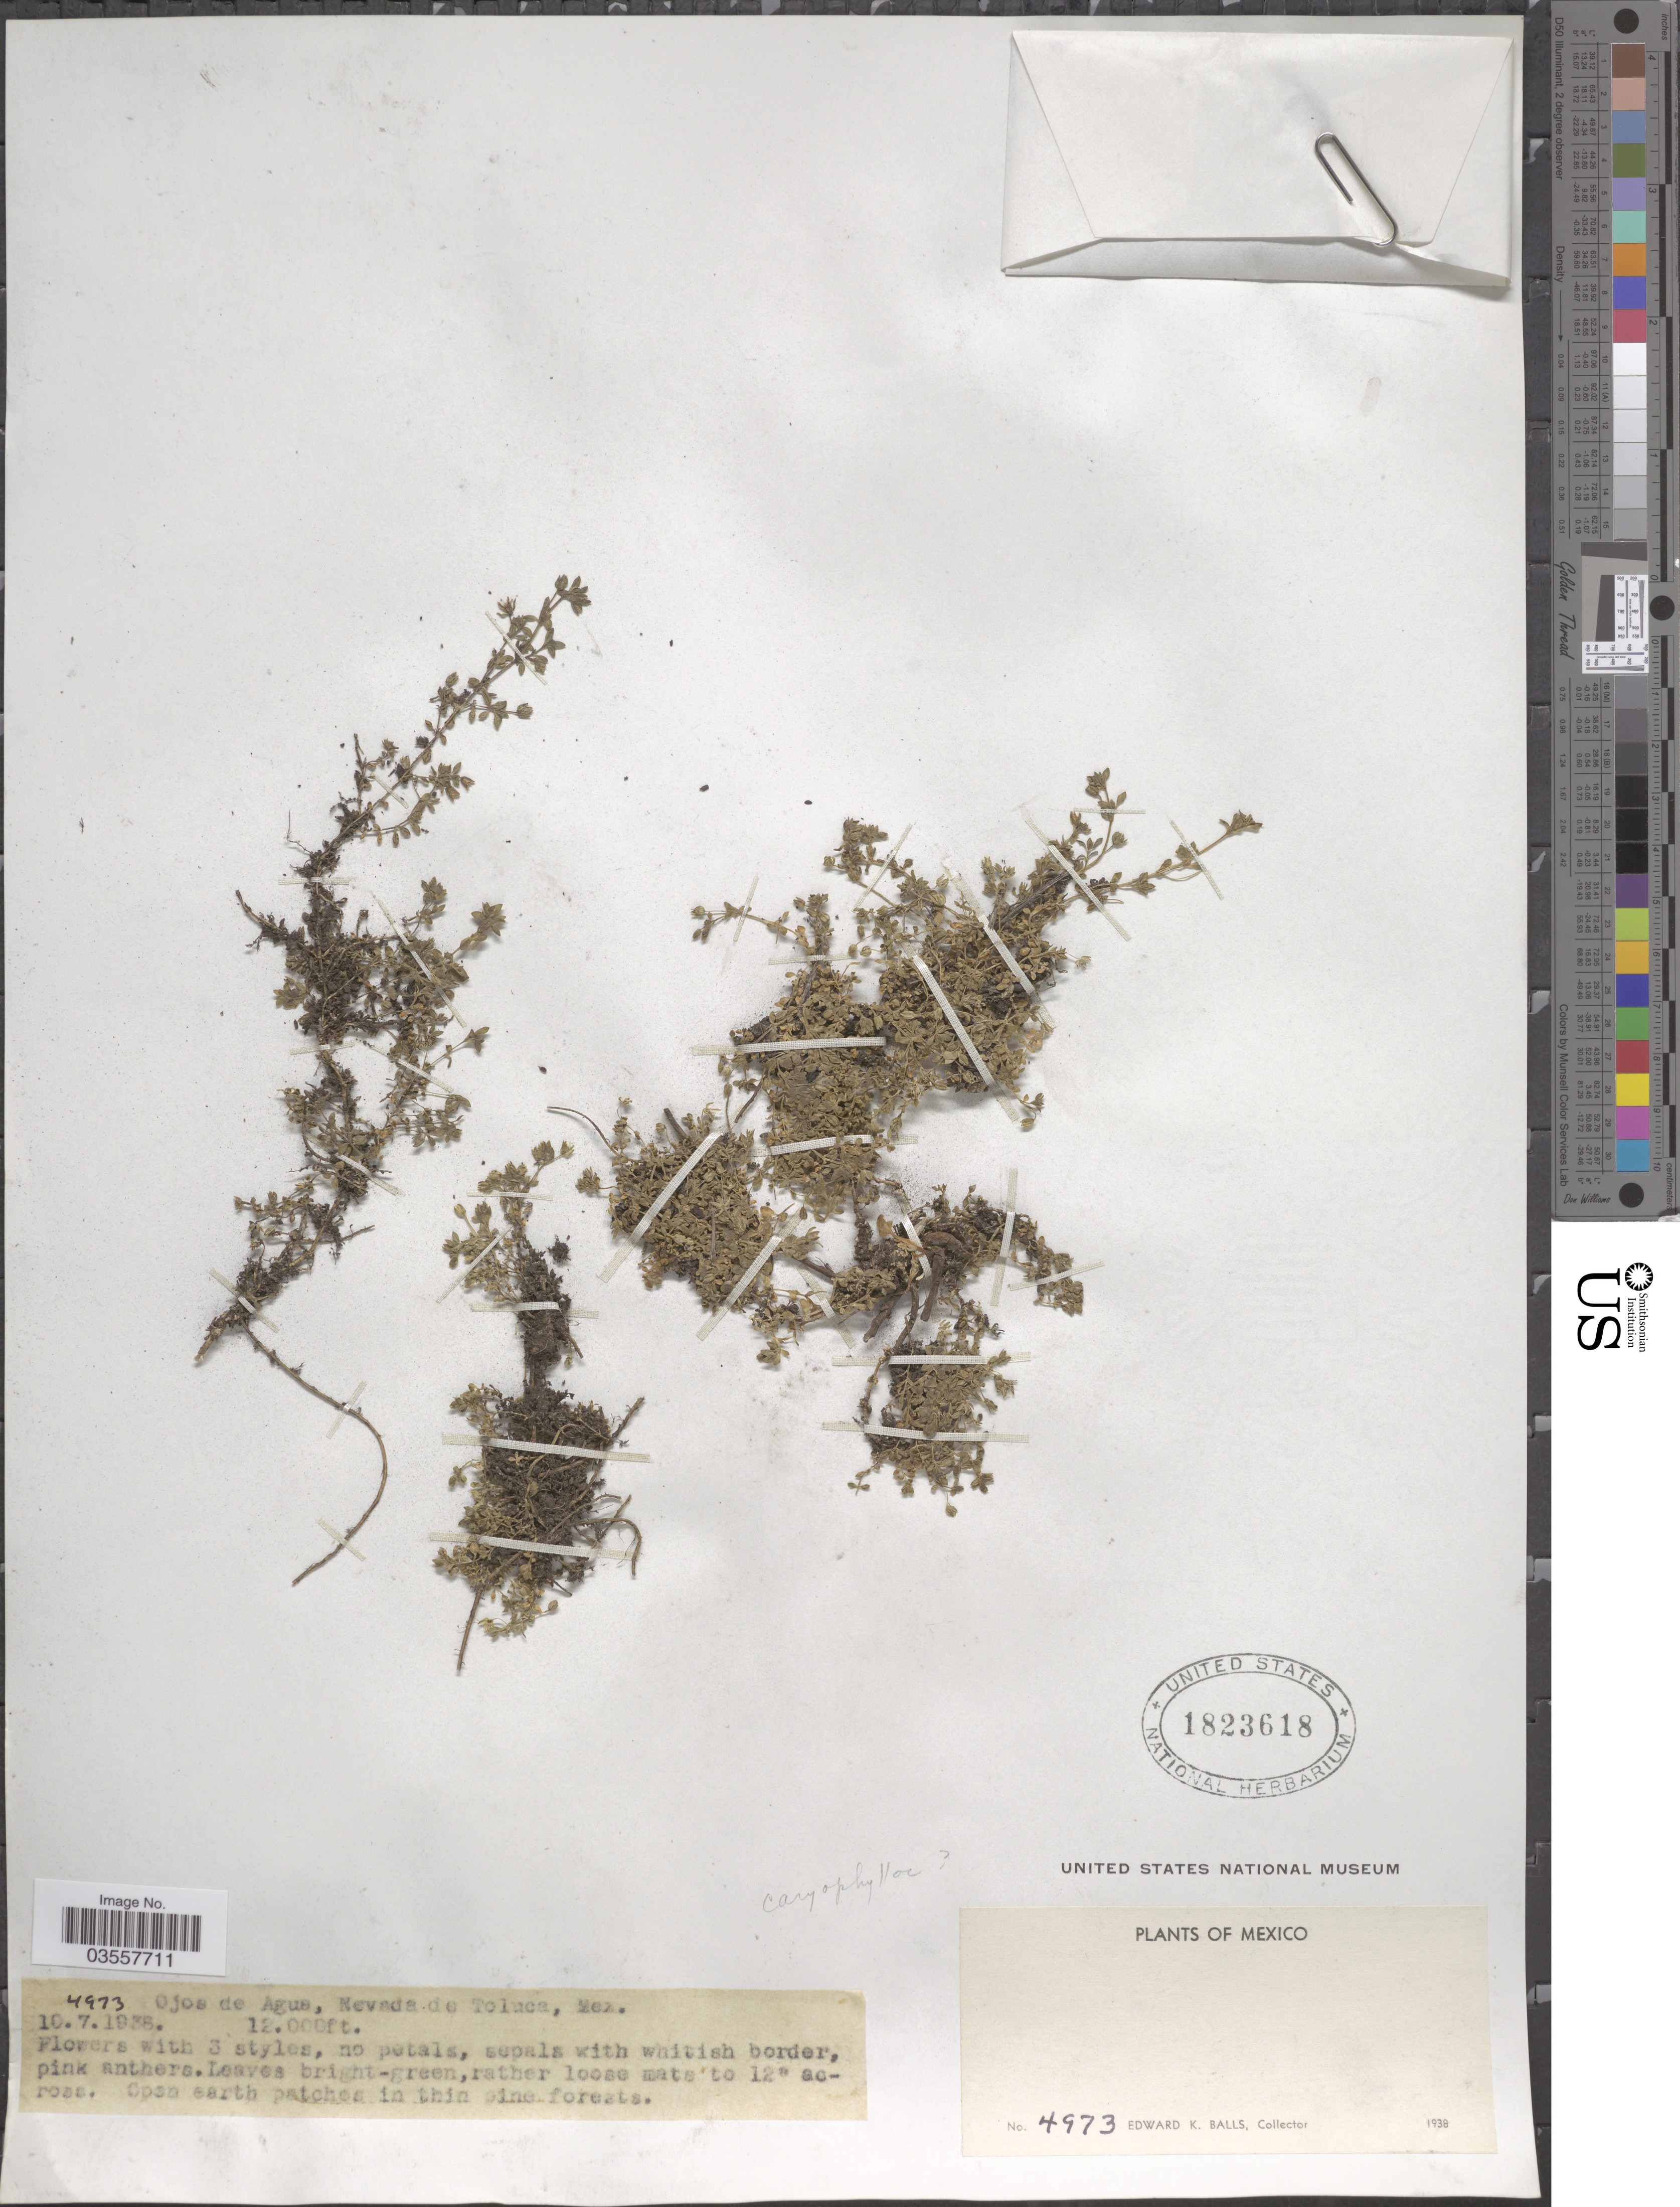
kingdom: Plantae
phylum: Tracheophyta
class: Magnoliopsida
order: Caryophyllales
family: Caryophyllaceae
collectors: E. K. Balls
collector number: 4973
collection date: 1938-07-10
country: Mexico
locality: Ojos de Agua, Nevada de Toluca.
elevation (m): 3658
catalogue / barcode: US 1823618